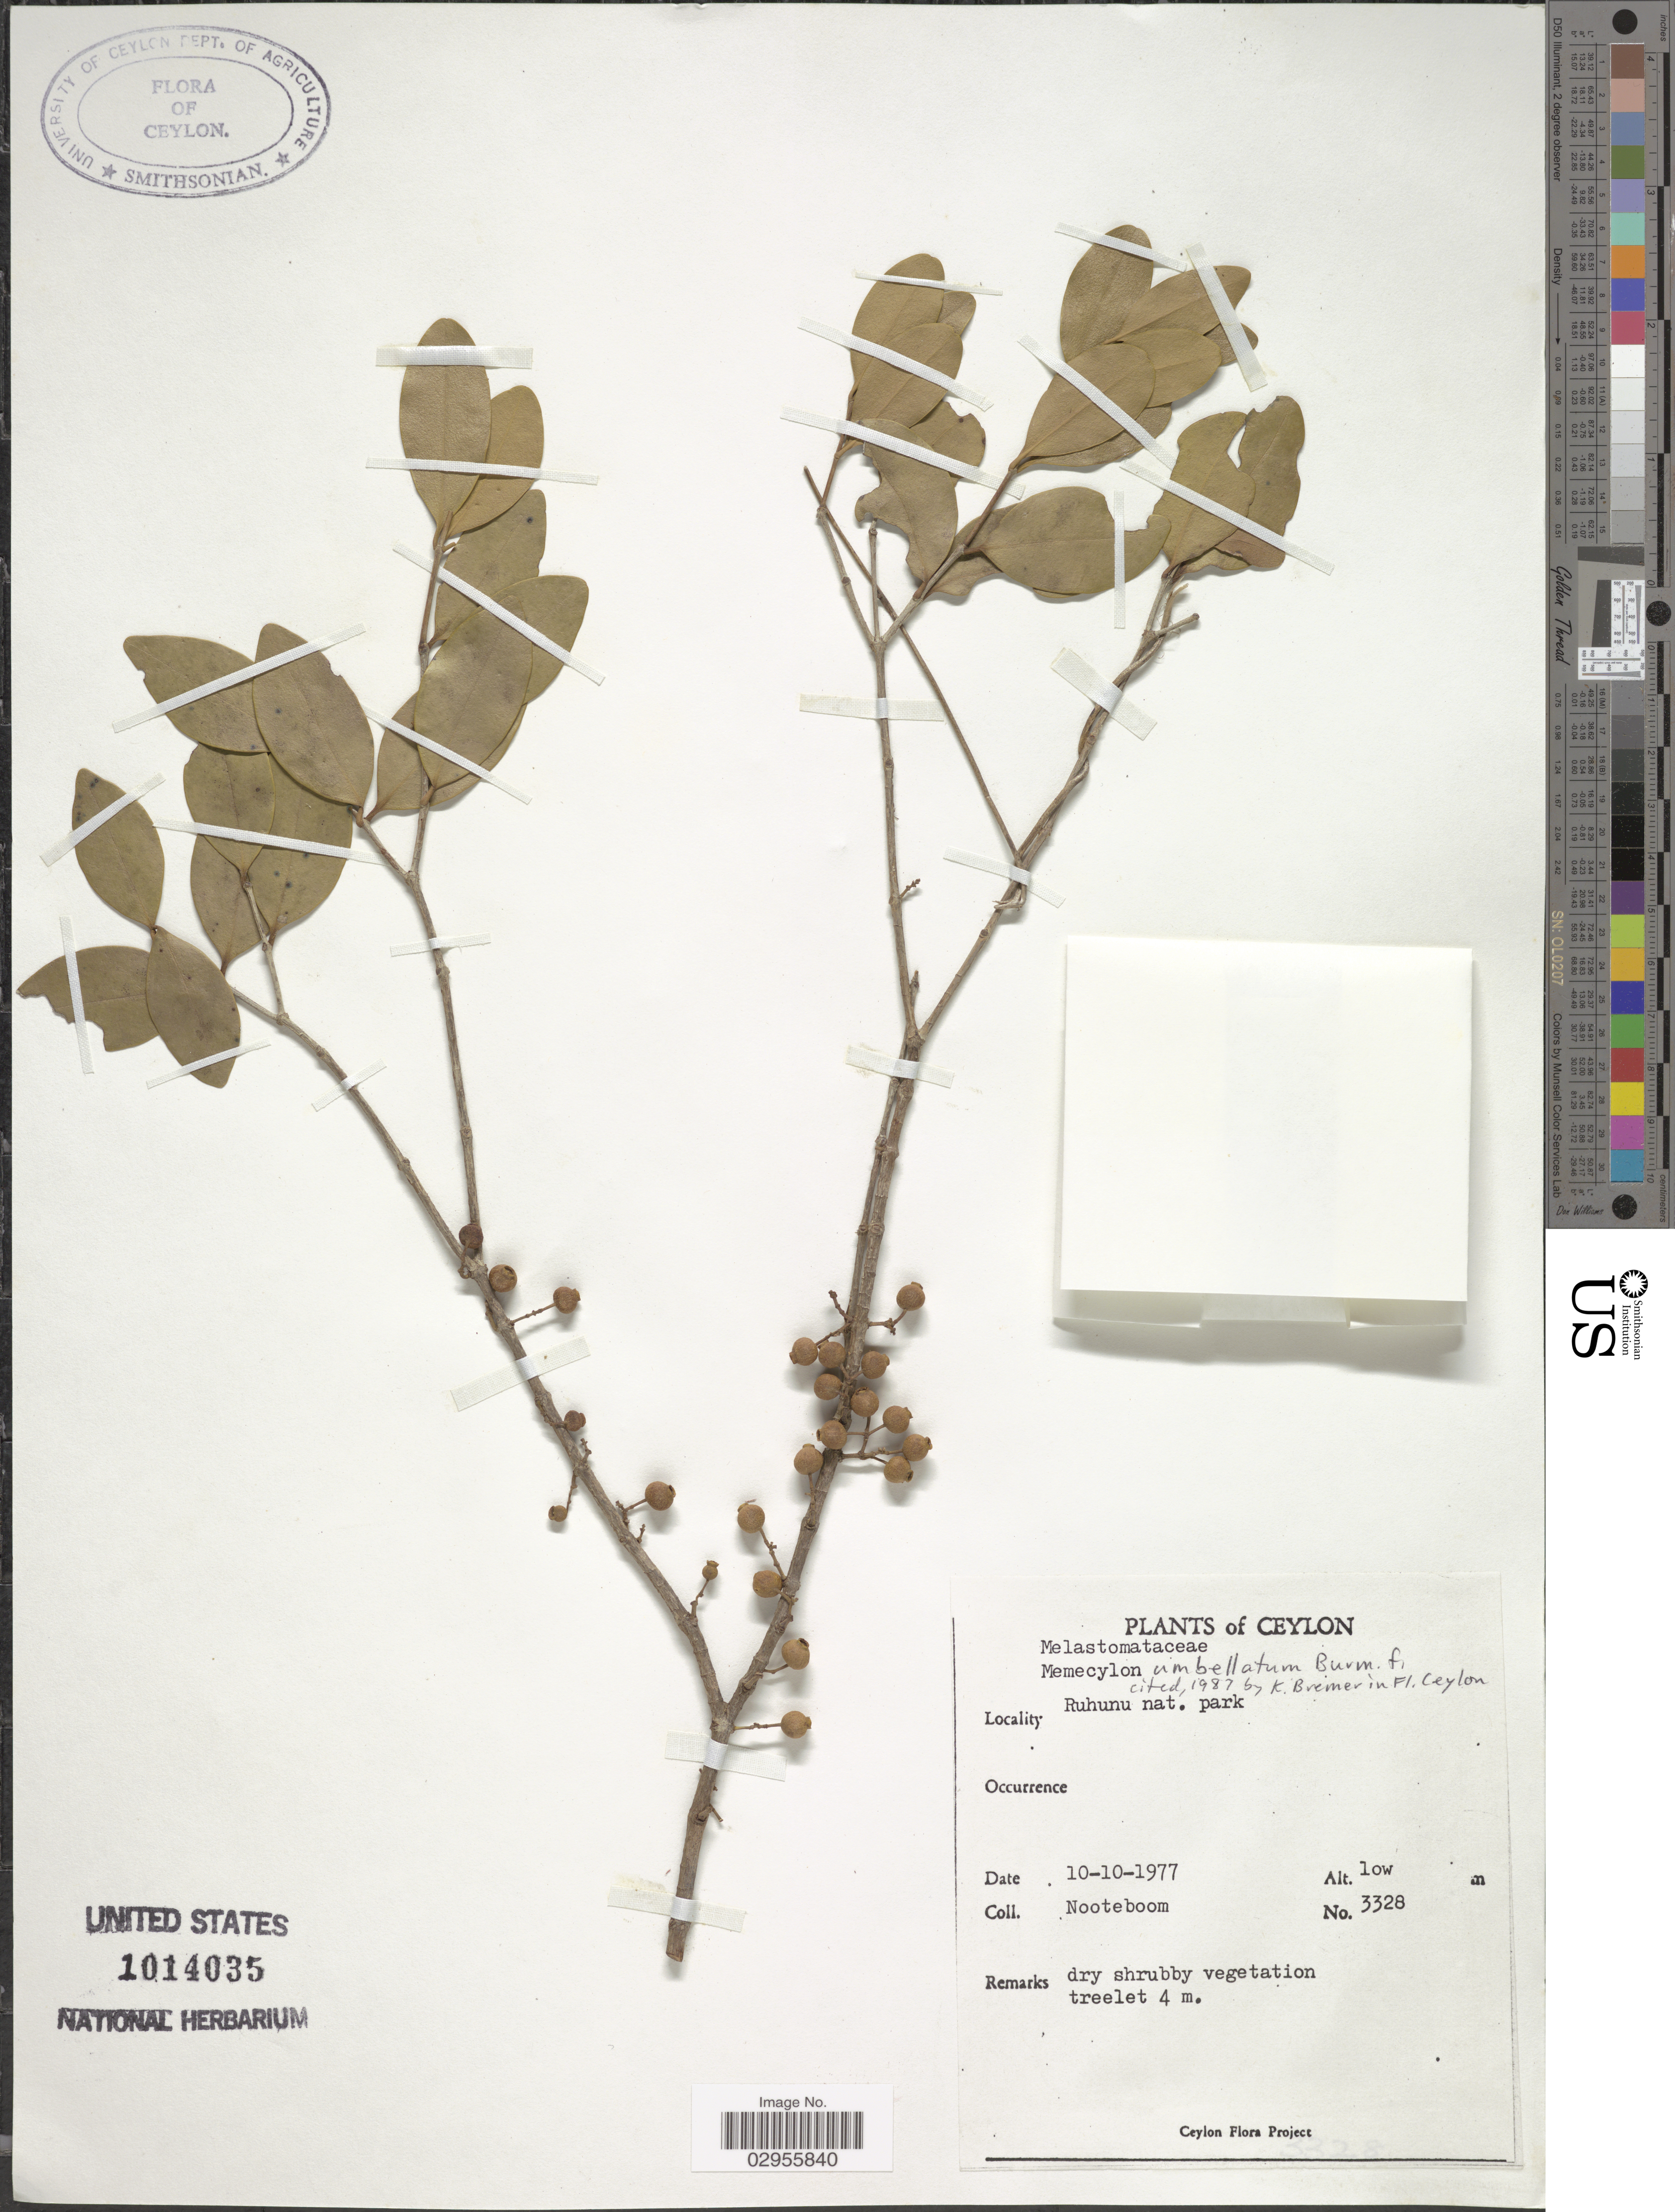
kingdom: Plantae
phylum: Tracheophyta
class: Magnoliopsida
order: Myrtales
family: Melastomataceae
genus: Memecylon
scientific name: Memecylon umbellatum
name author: Burm. f.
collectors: Nooteboom, --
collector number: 3328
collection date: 1977-10-10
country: Sri Lanka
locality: Ceylon. Ruhunu Nat. park.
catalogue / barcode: US 1014035